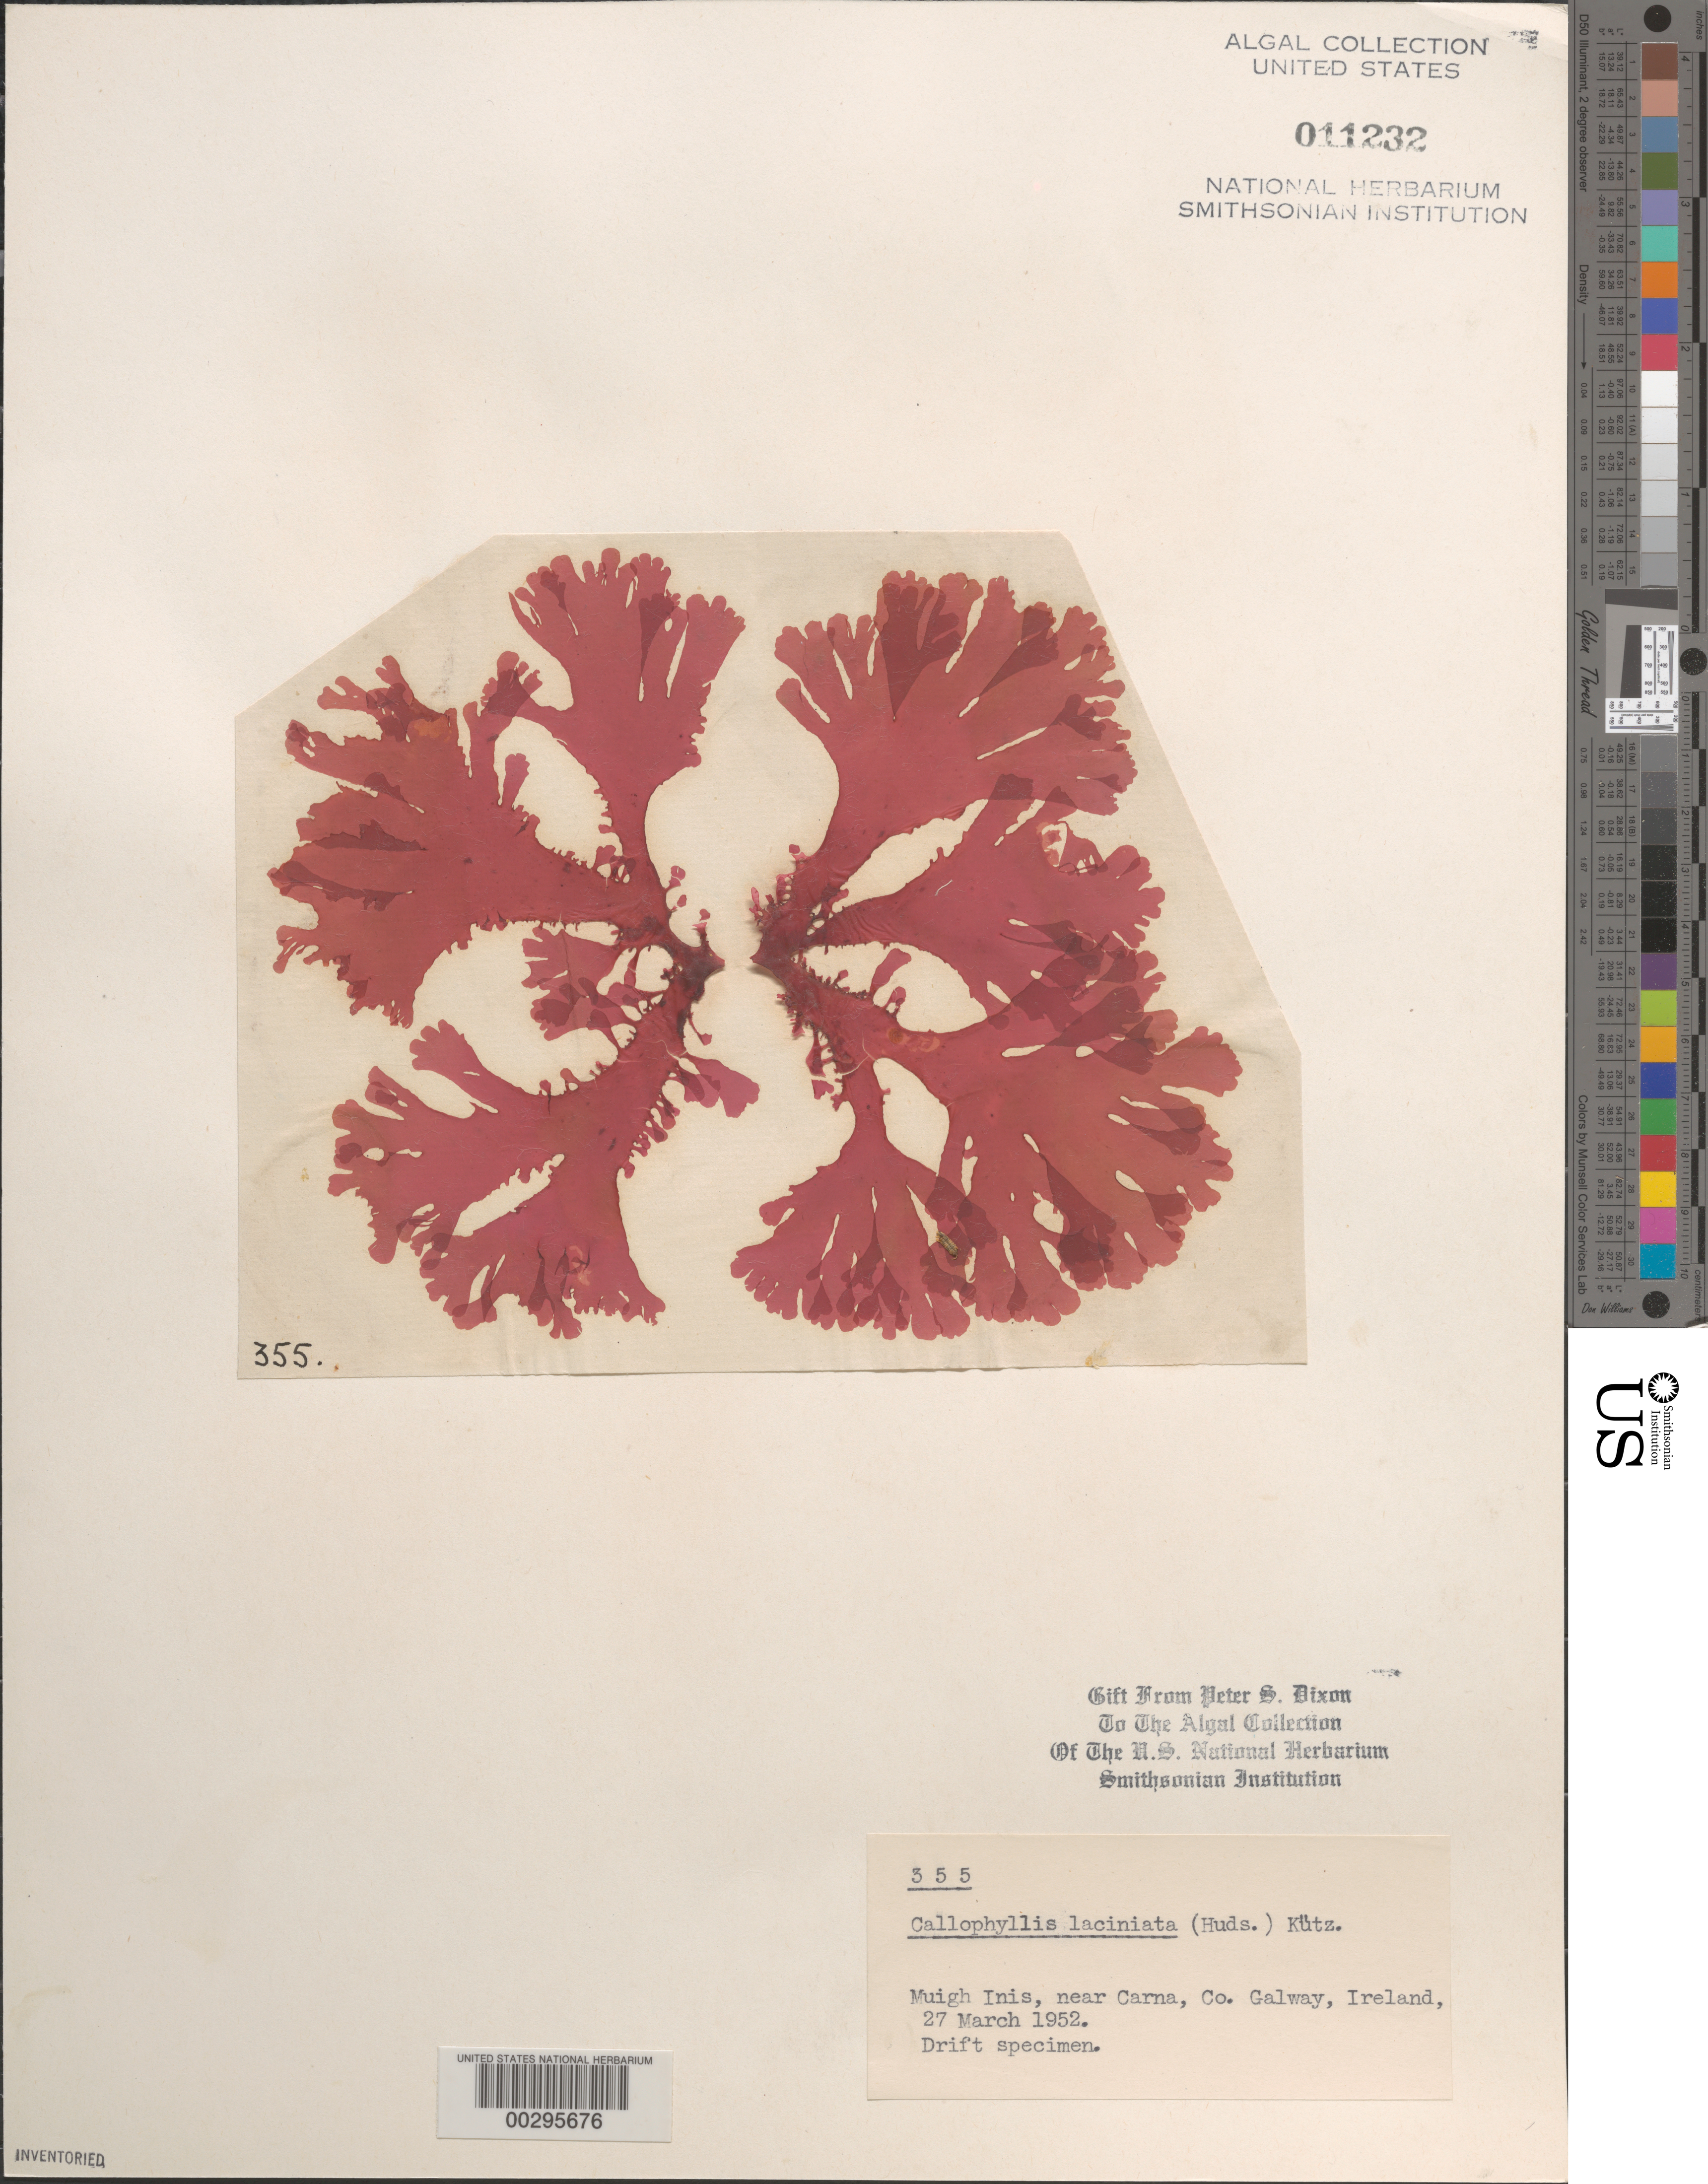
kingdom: Plantae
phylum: Rhodophyta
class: Florideophyceae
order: Gigartinales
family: Kallymeniaceae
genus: Metacallophyllis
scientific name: Metacallophyllis laciniata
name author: (Hudson) Vergés & L. Le Gall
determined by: Algae name updating Project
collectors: P. S. Dixon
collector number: PSD 355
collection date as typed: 27 Mar 1952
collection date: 1952-03-27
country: Ireland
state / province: Connaught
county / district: Galway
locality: Muigh Inis, near Carna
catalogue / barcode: US 11232